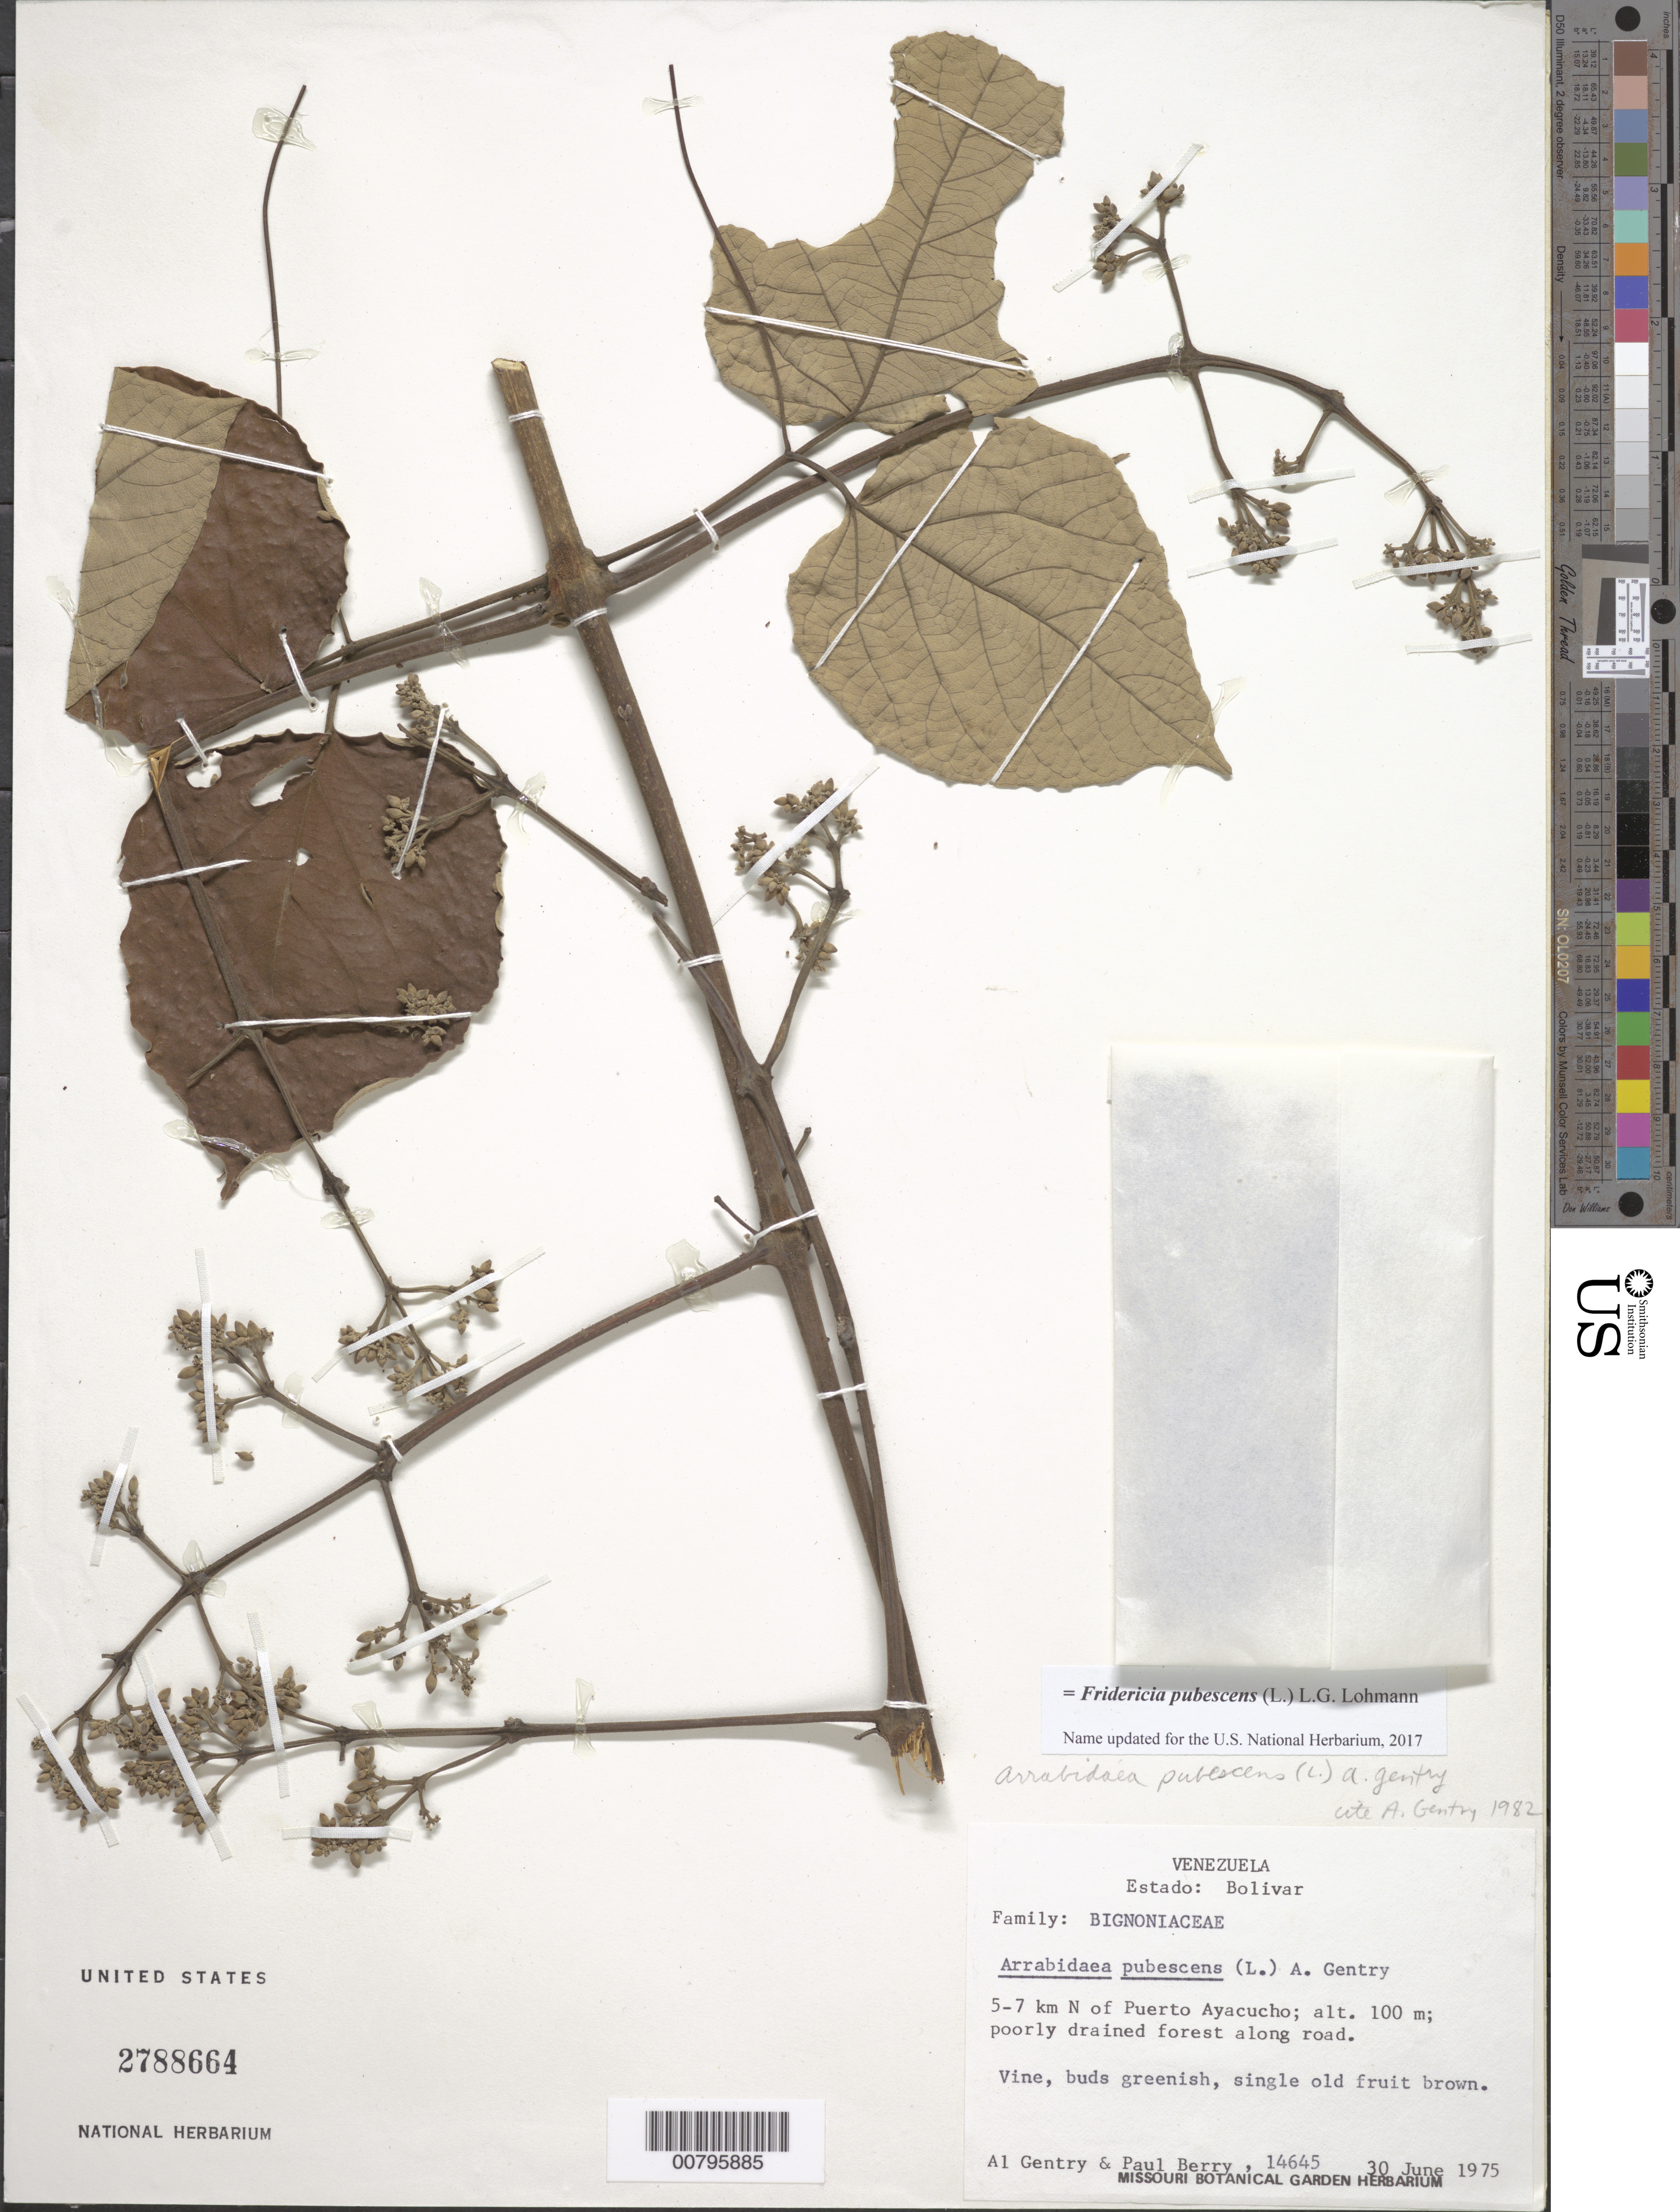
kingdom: Plantae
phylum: Tracheophyta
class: Magnoliopsida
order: Lamiales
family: Bignoniaceae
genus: Fridericia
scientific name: Fridericia pubescens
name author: (L.) L.G. Lohmann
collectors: A. H. Gentry & P. Berry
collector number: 14645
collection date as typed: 30-Jun-75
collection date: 1975-06-30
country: Venezuela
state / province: Amazonas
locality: Río Parguena, 5-7 km N of Puerto Ayacucho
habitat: Poorly drained forest roadside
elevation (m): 100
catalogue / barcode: US 2788664